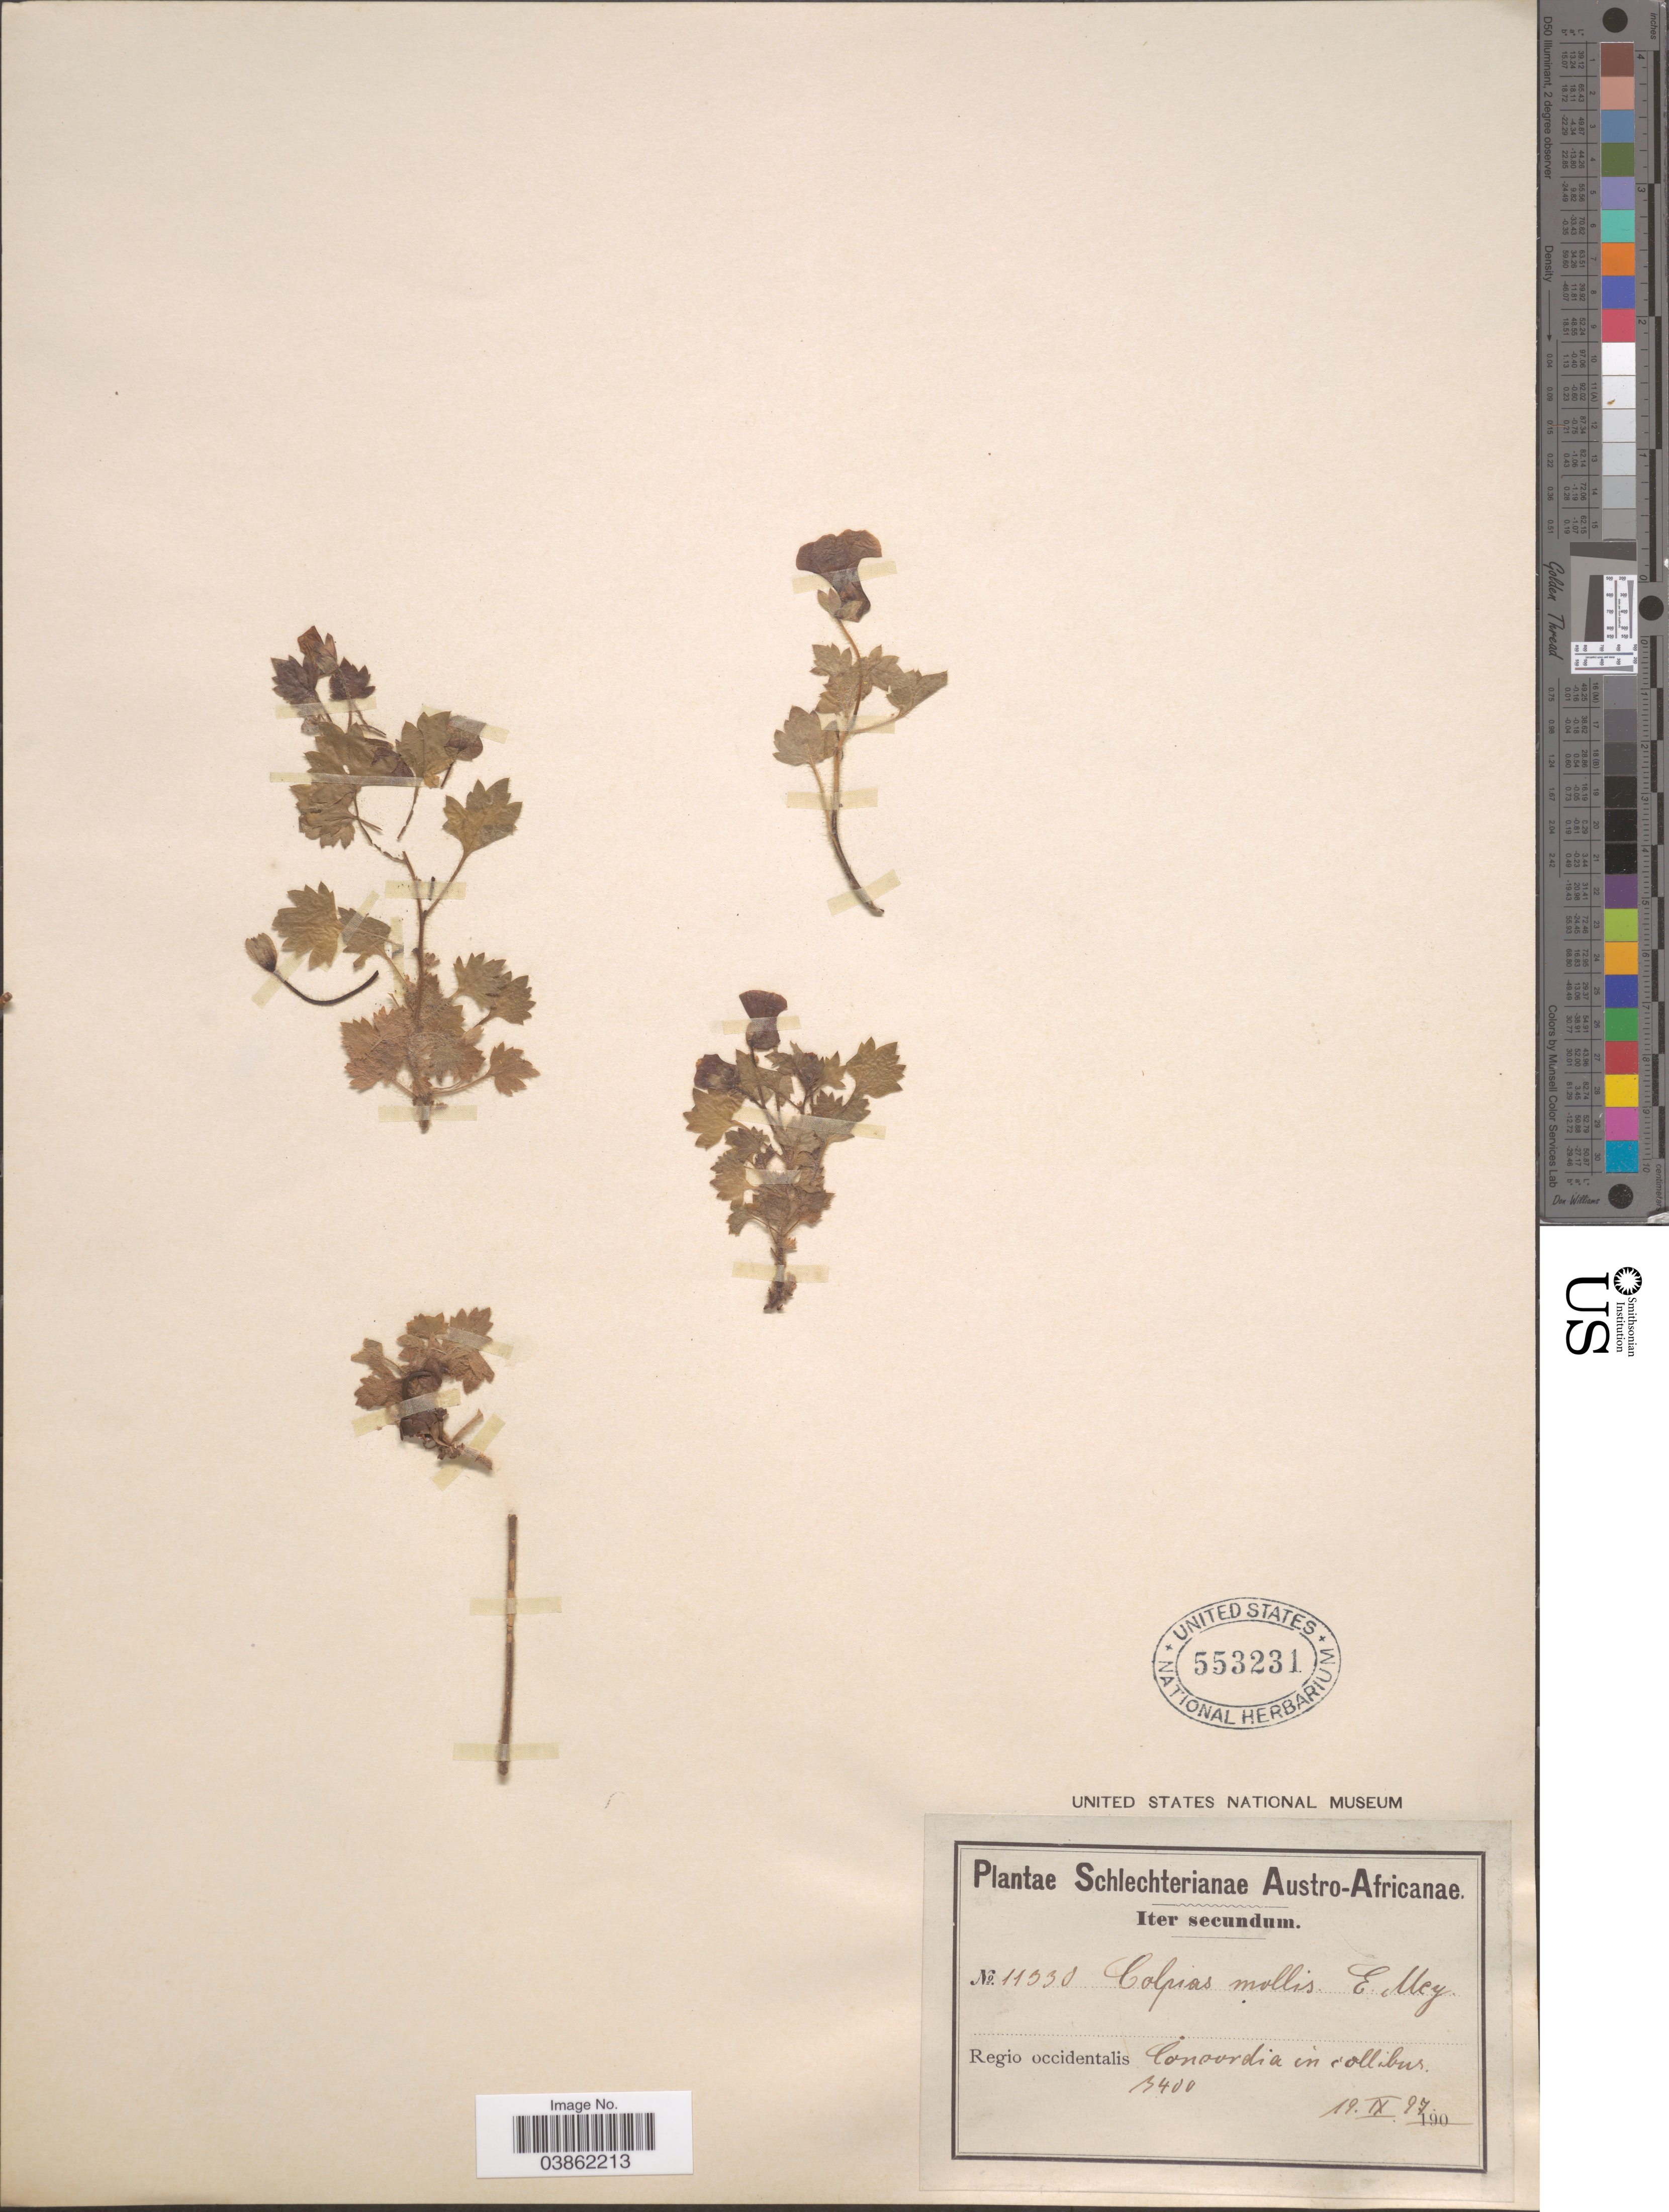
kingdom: Plantae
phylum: Tracheophyta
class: Magnoliopsida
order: Lamiales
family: Scrophulariaceae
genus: Colpias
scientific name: Colpias mollis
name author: E. Mey. ex Benth.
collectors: Schlechter, --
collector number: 11330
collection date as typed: Transcribed d/m/y: 19/9/97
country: South Africa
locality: Austro-Africanae. Regio occidentalis. Concordia in collibus.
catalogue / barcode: US 553231